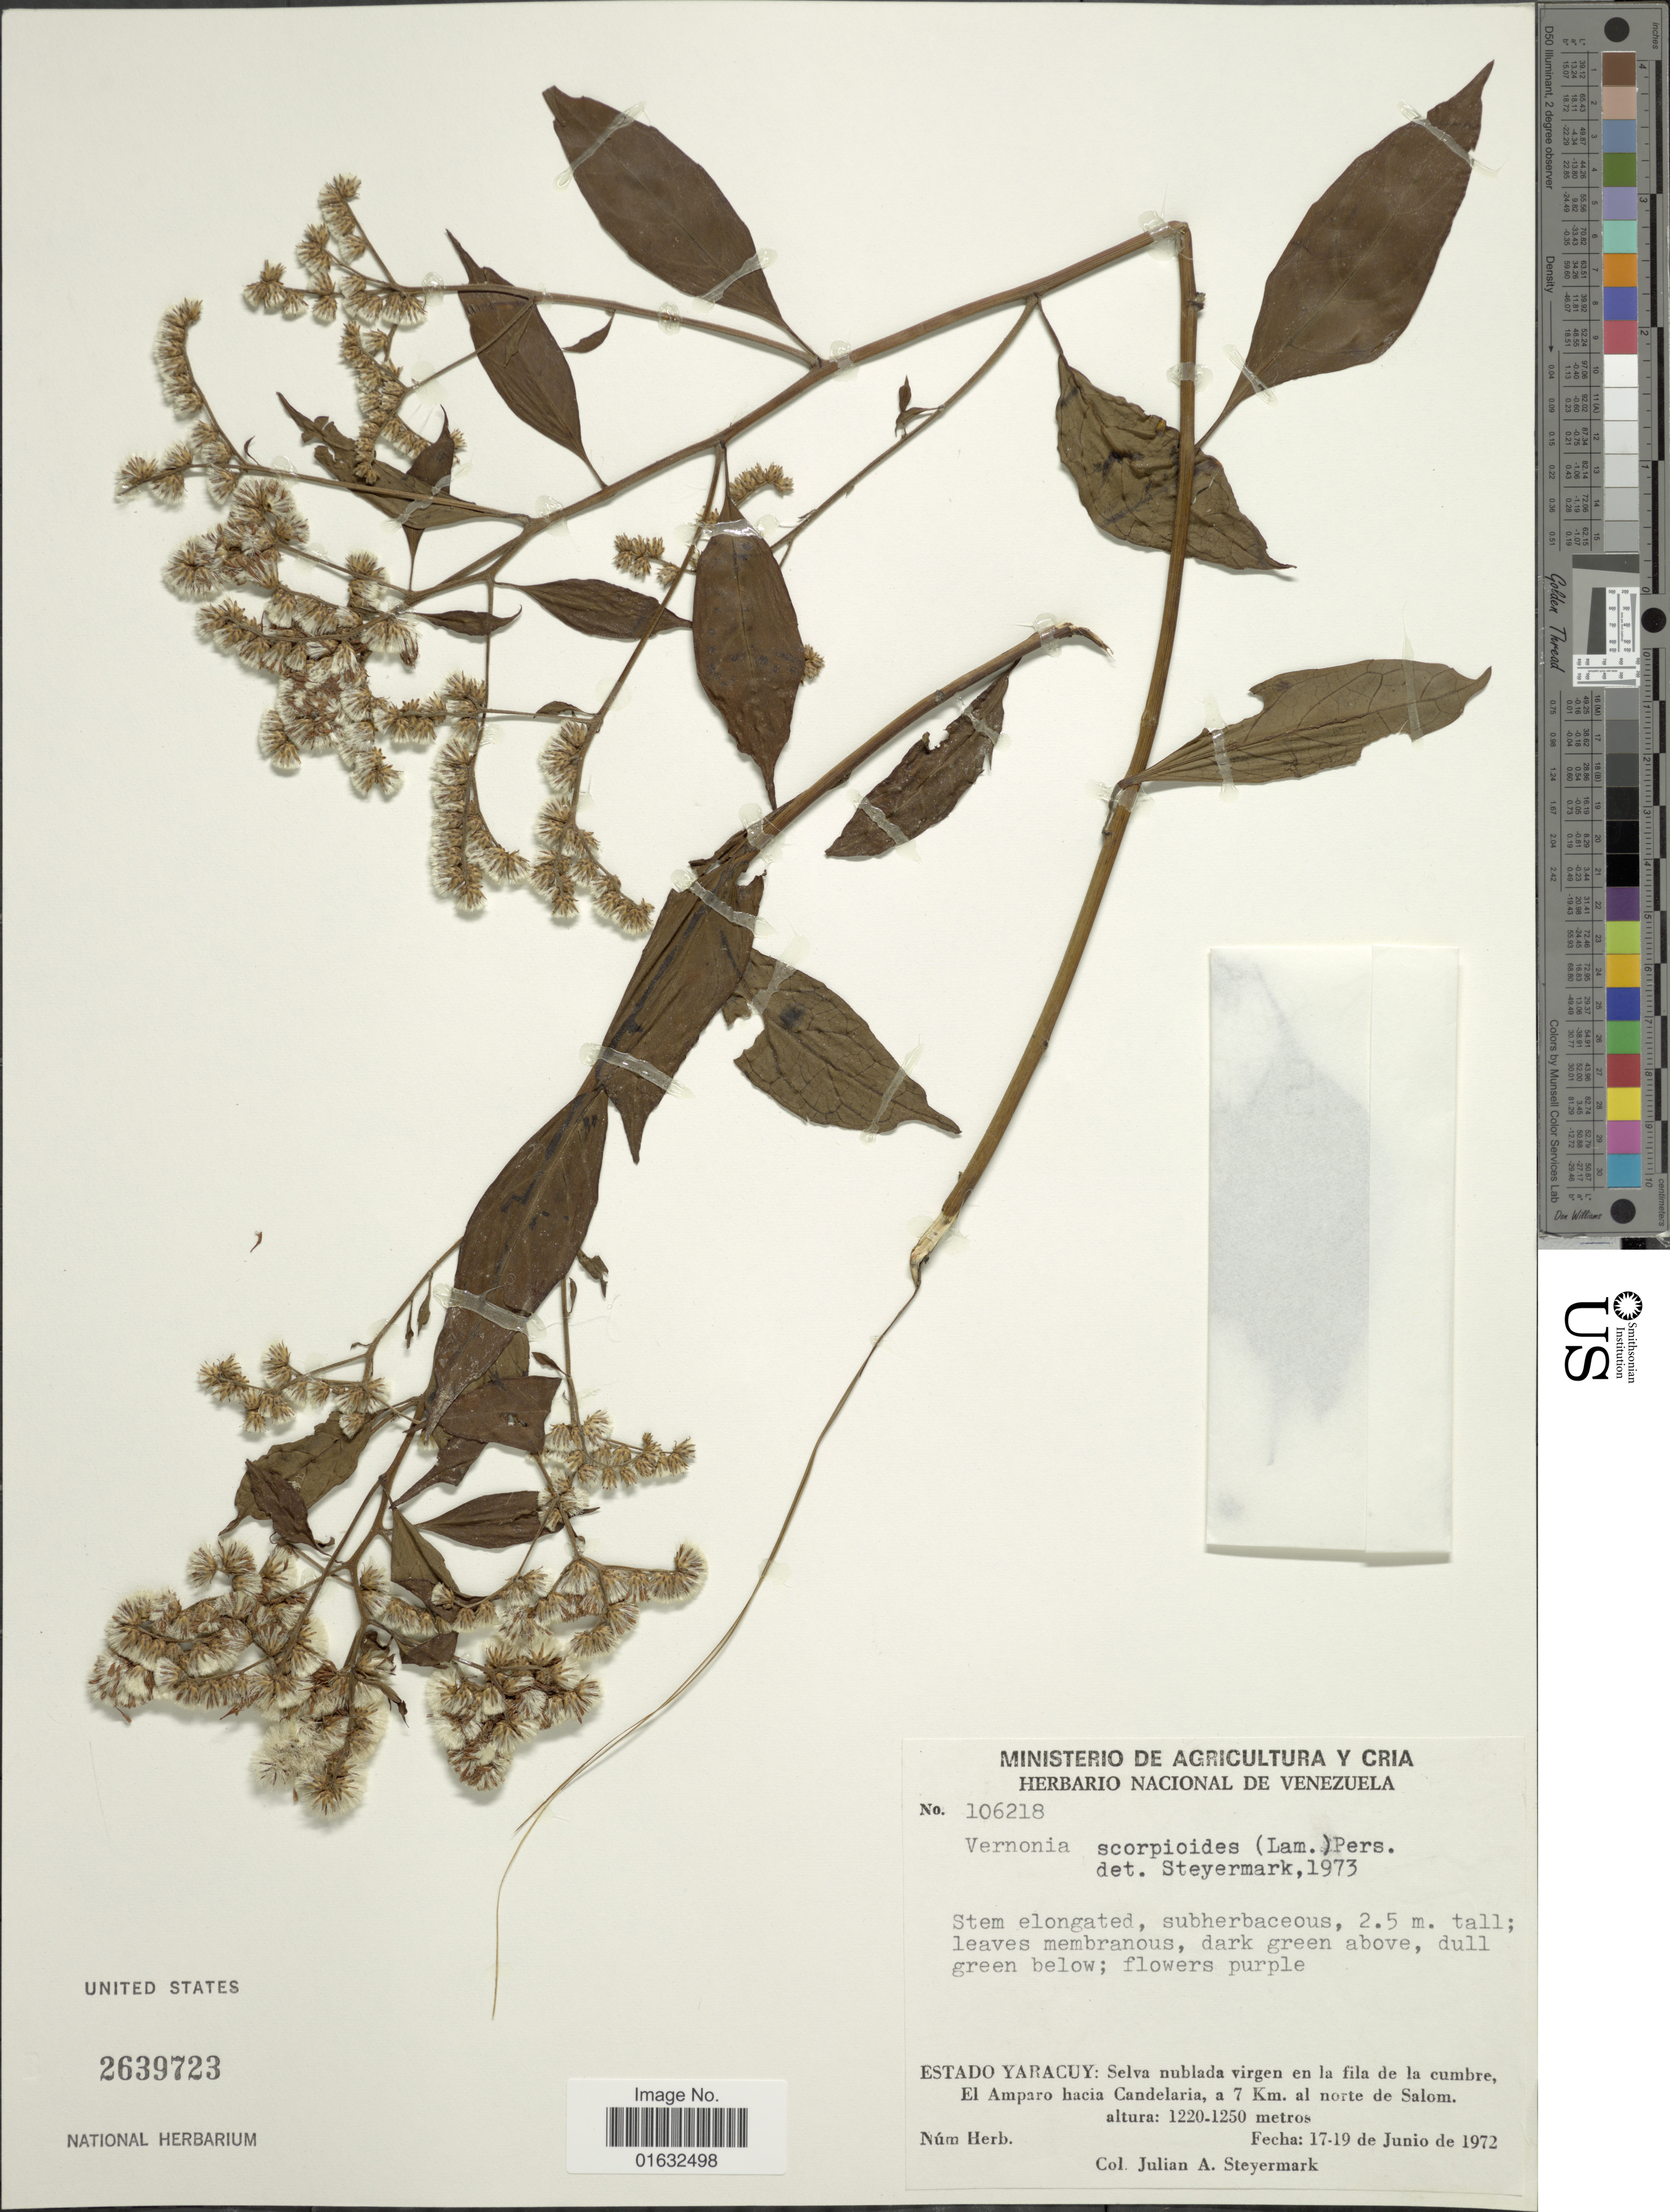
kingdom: Plantae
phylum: Tracheophyta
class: Magnoliopsida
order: Asterales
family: Asteraceae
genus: Cyrtocymura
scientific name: Cyrtocymura scorpioides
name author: (Lam.) H. Rob.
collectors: J. Steyermark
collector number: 106218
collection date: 1972-06-17/1972-06-19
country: Venezuela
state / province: Yaracuy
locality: Selva nublada virgen en la fila de la cumbre, El Amparo hacia Candelaria, a 7 Km. al norte de Salom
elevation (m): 1220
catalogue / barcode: US 2639723